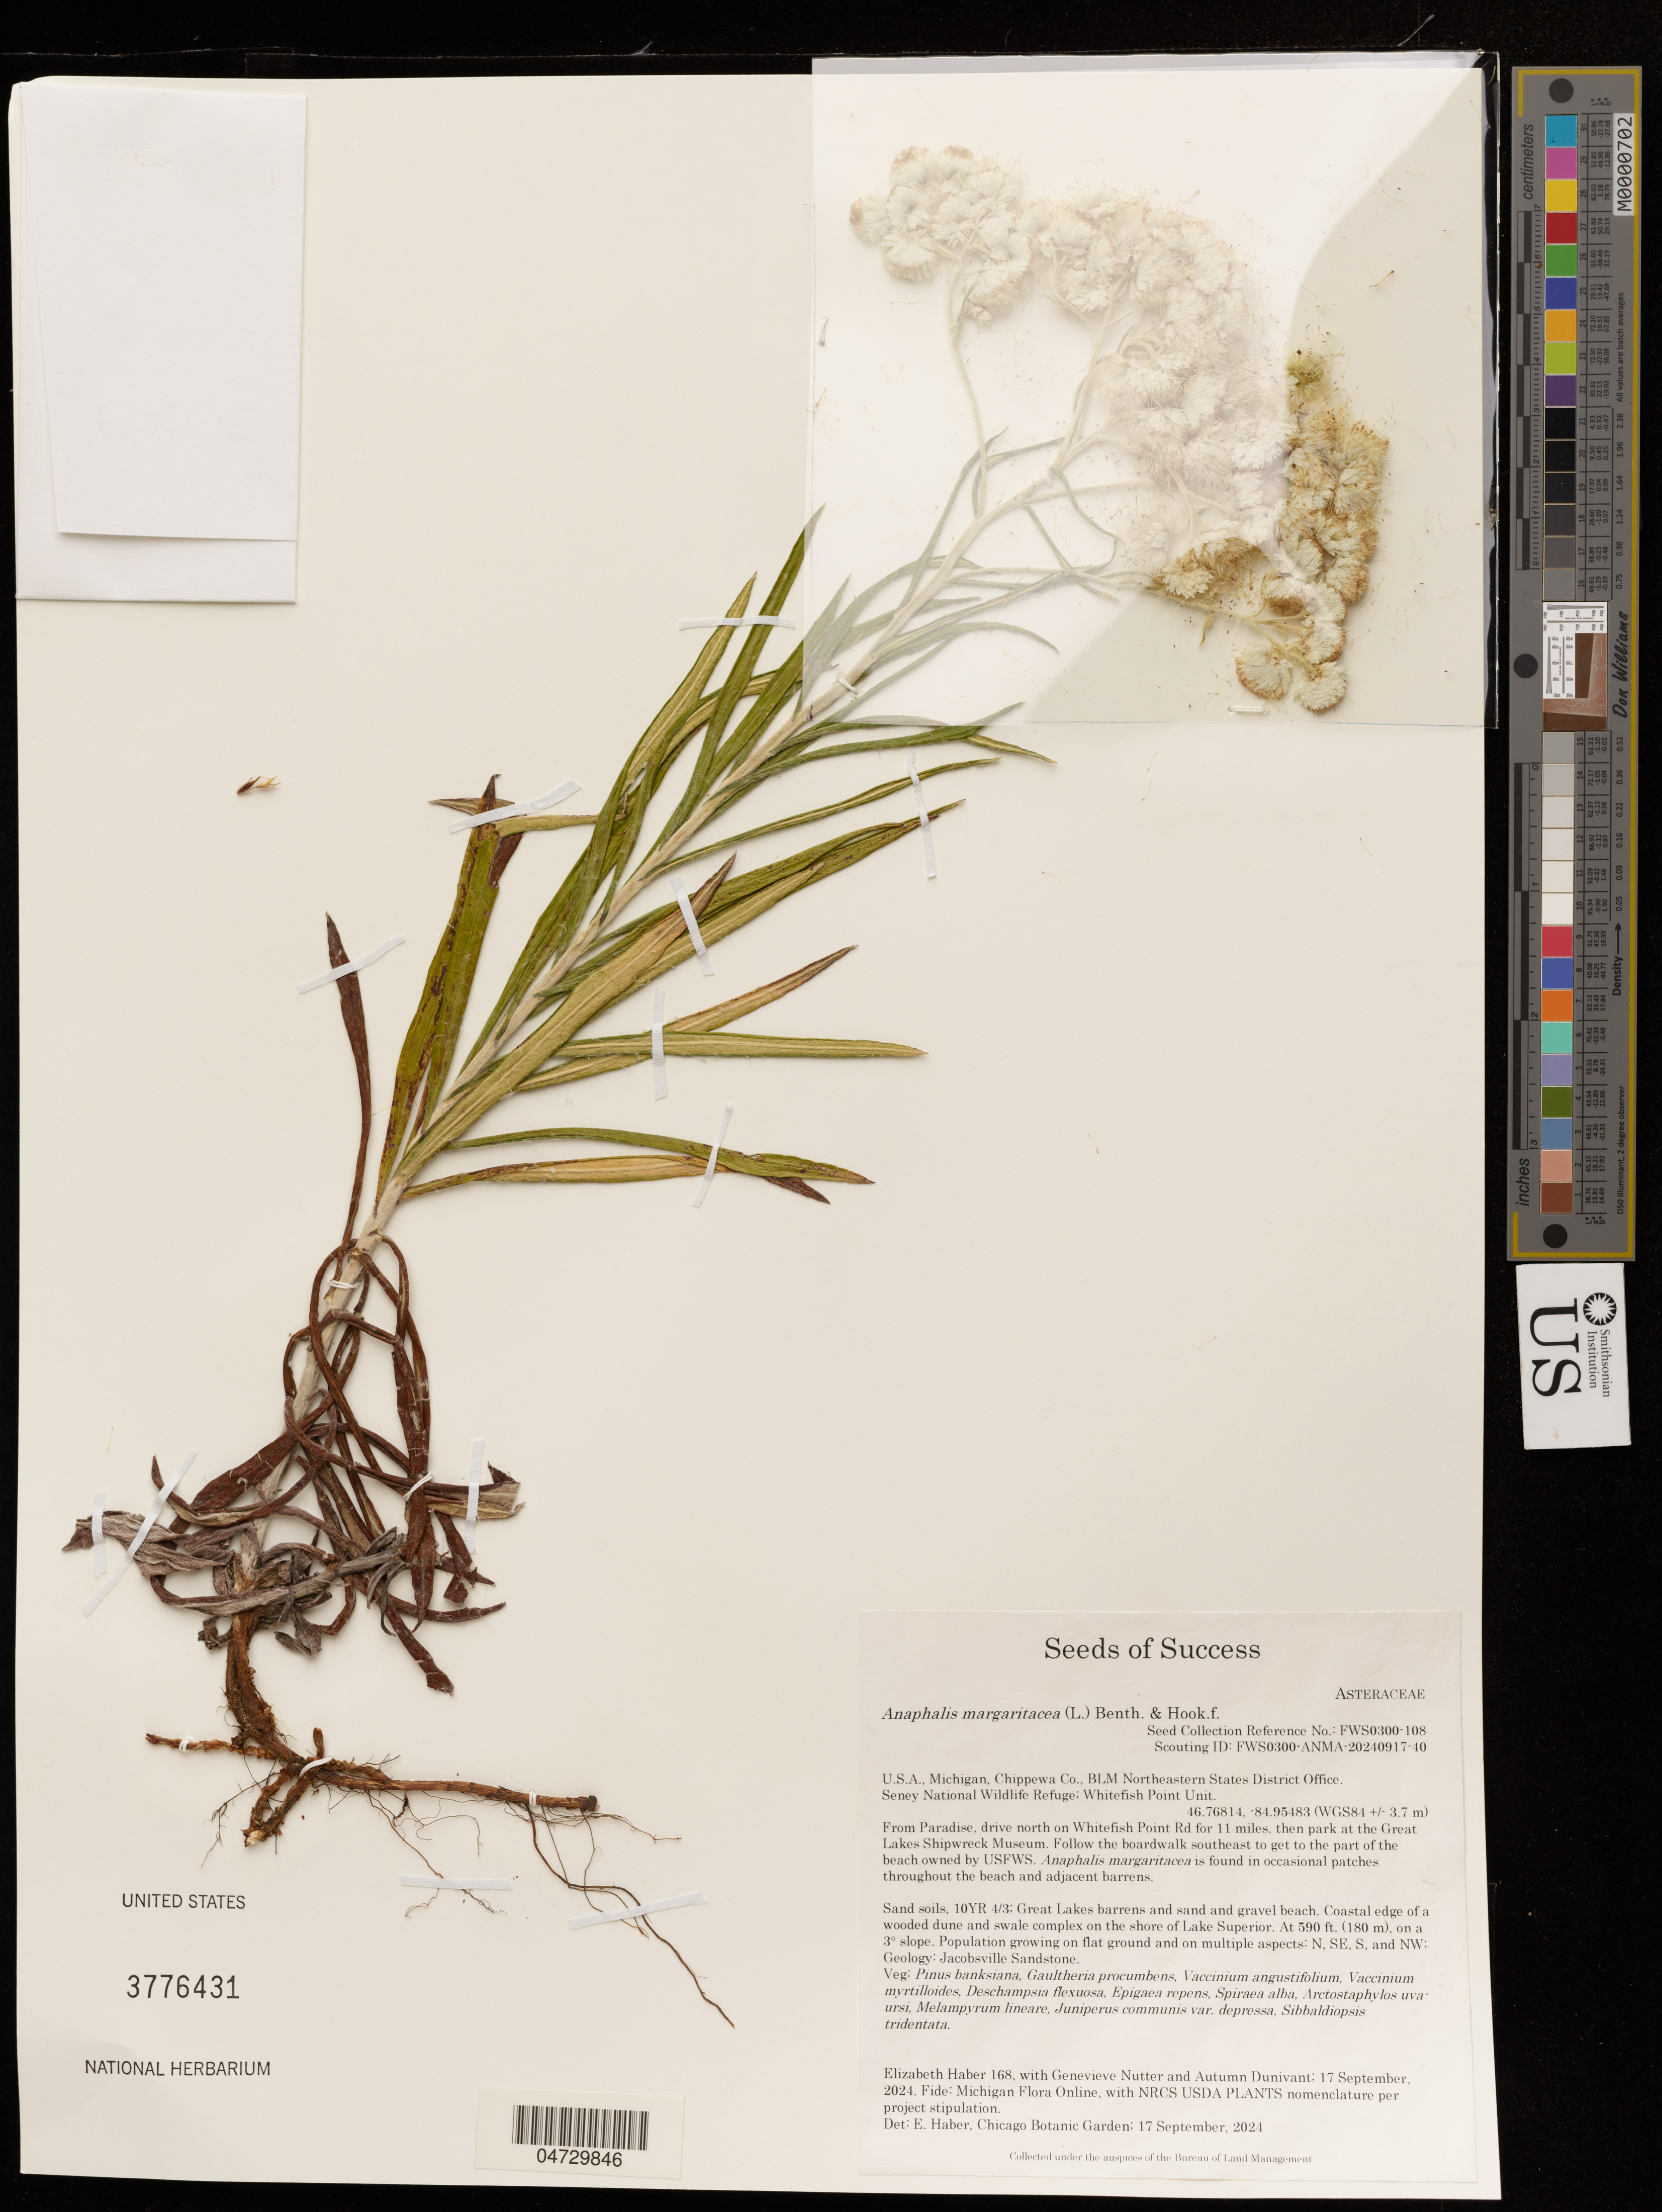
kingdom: Plantae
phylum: Tracheophyta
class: Magnoliopsida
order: Asterales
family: Asteraceae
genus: Anaphalis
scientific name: Anaphalis margaritacea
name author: (L.) Benth. & Hook. f.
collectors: E. Haber, G. Nutter & A. Dunivant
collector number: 168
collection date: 2024-09-17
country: United States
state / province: Michigan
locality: Chippewa Co., BLM Northeastern States District Office. Seney National Wildlife Refuge: Whitefish Point Unit. (WGS84 +/- 3.7 m) From Paradise, drive north on Whitefish Point Rd for 11 miles, then park at the Great Lakes Shipwreck Museum. Follow the boardwalk southeast to get to the part of the beach owned by USFWS.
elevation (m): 180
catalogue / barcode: US 3776431